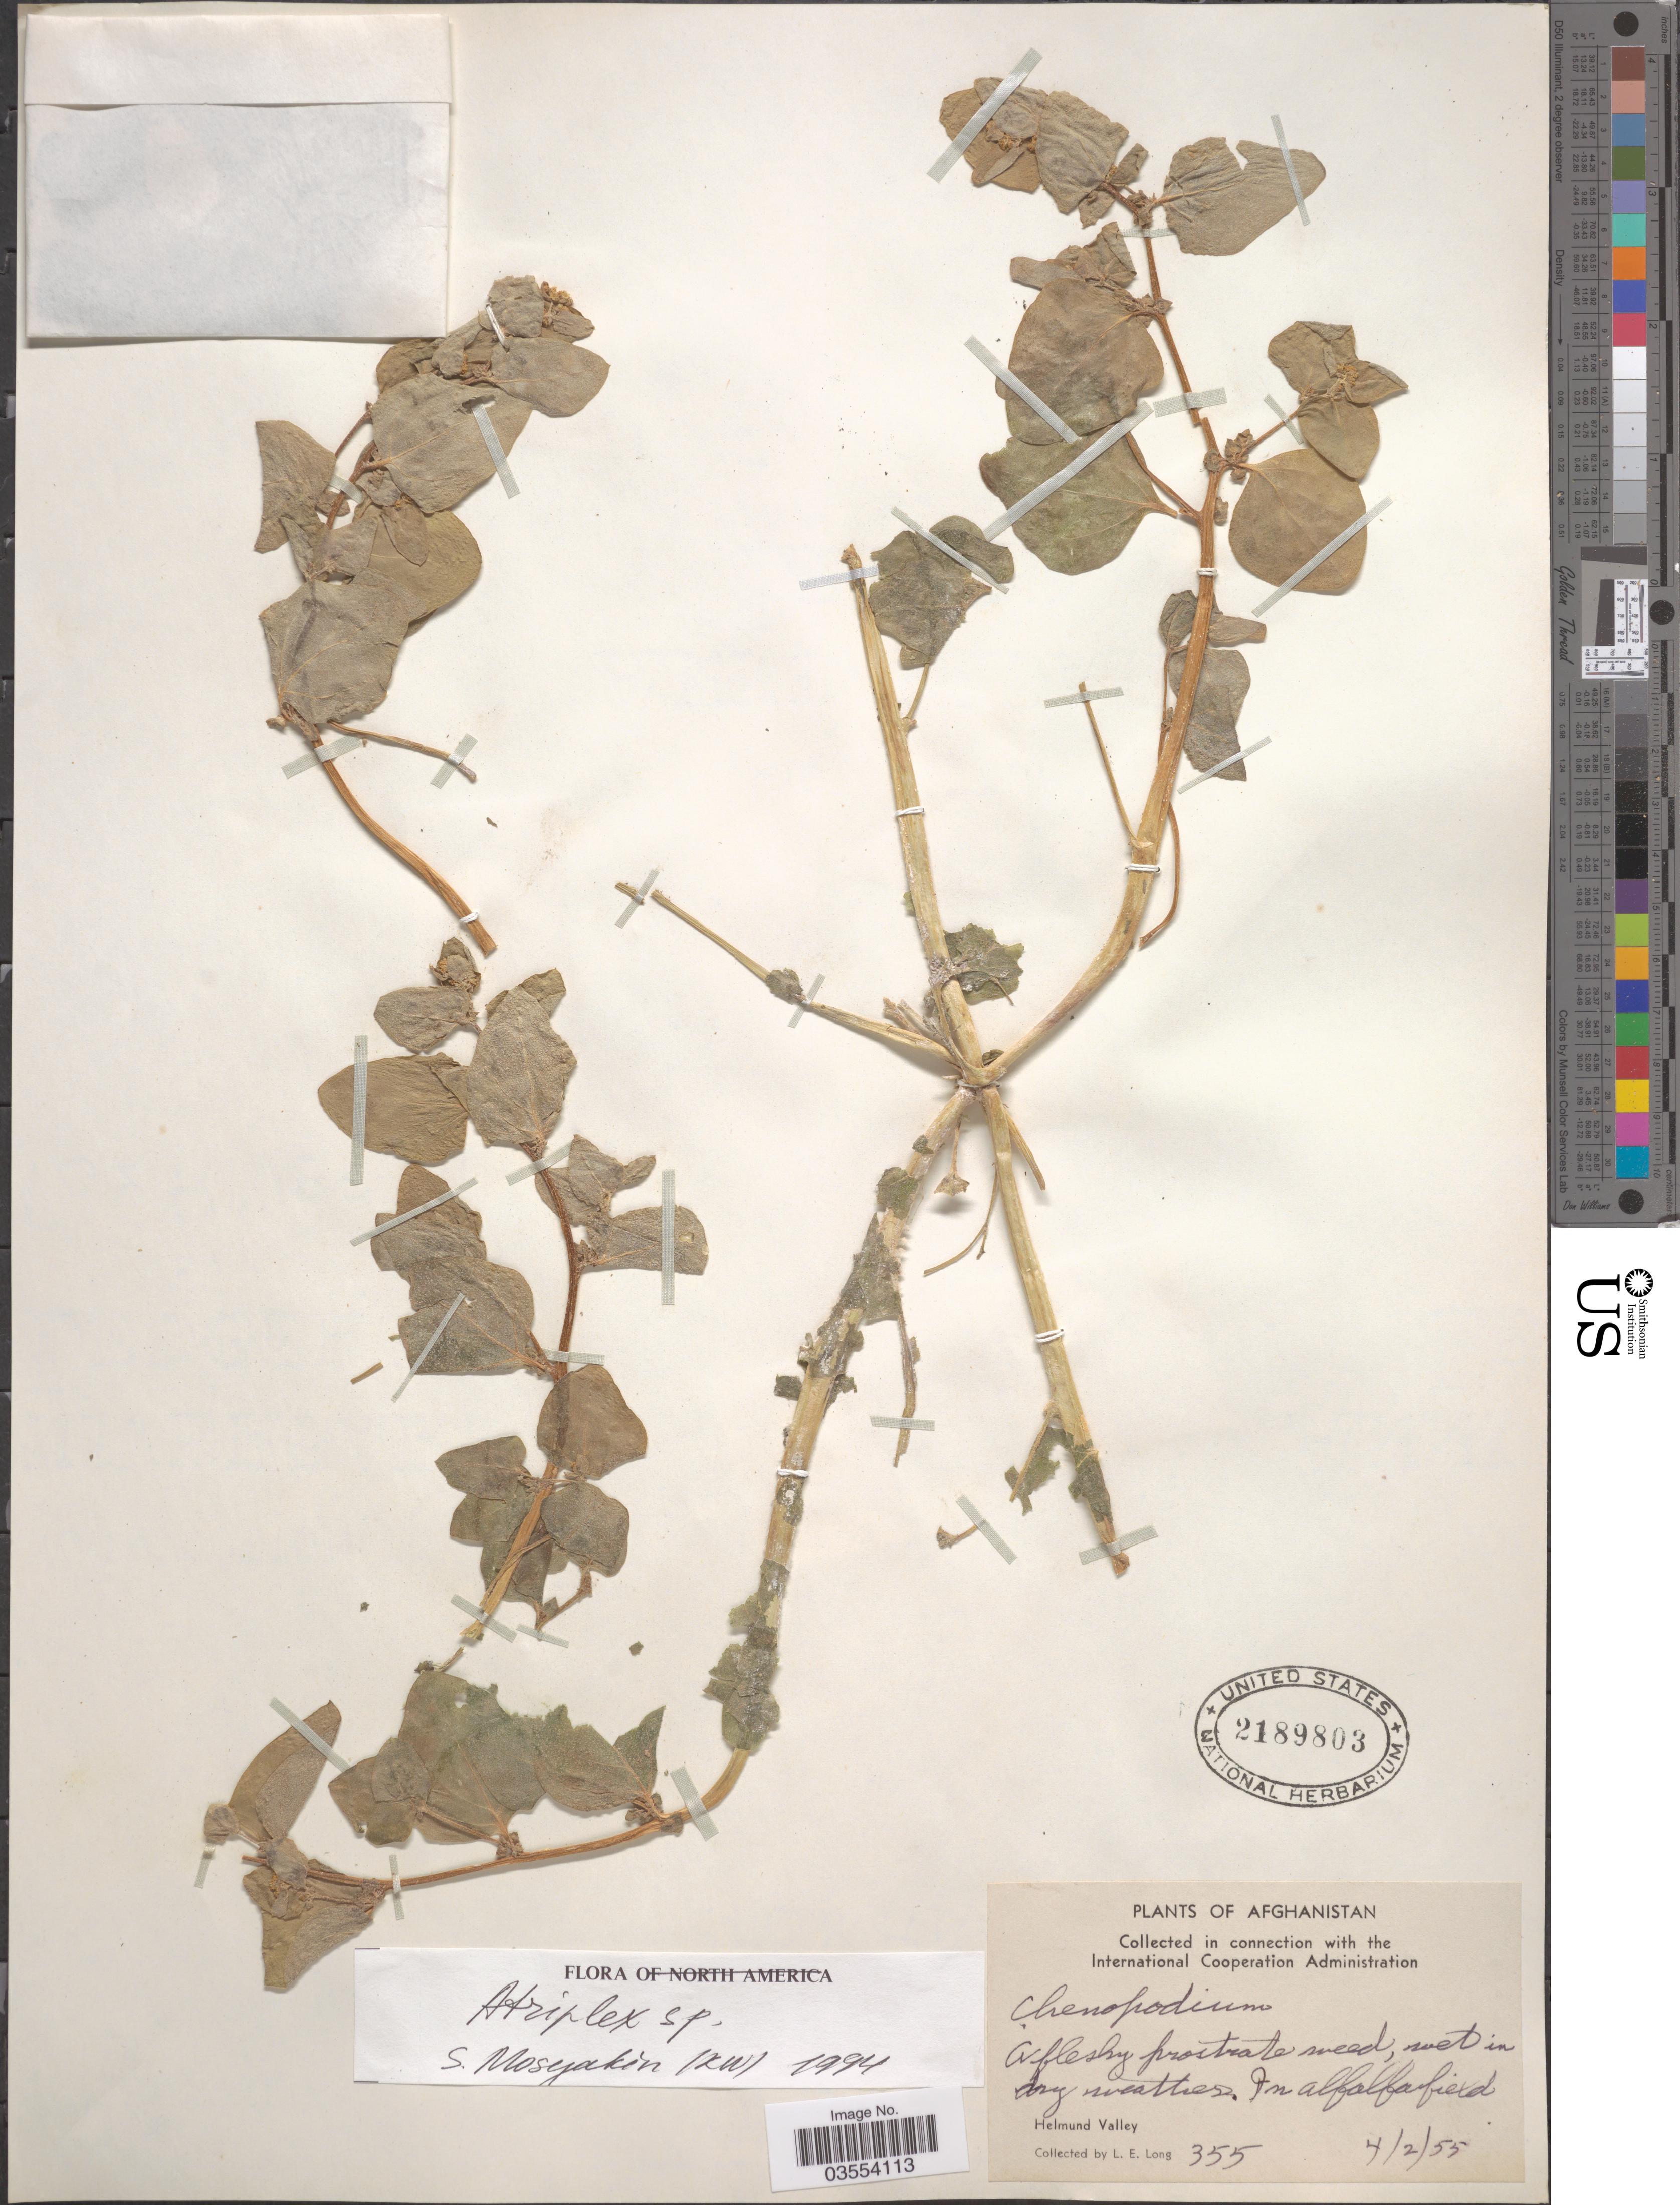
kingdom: Plantae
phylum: Tracheophyta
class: Magnoliopsida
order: Caryophyllales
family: Amaranthaceae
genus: Atriplex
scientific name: Atriplex sp.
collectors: L. E. Long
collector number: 355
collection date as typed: Transcribed d/m/y: 2/4/55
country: Afghanistan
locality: Helmund Valley.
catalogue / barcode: US 2189803